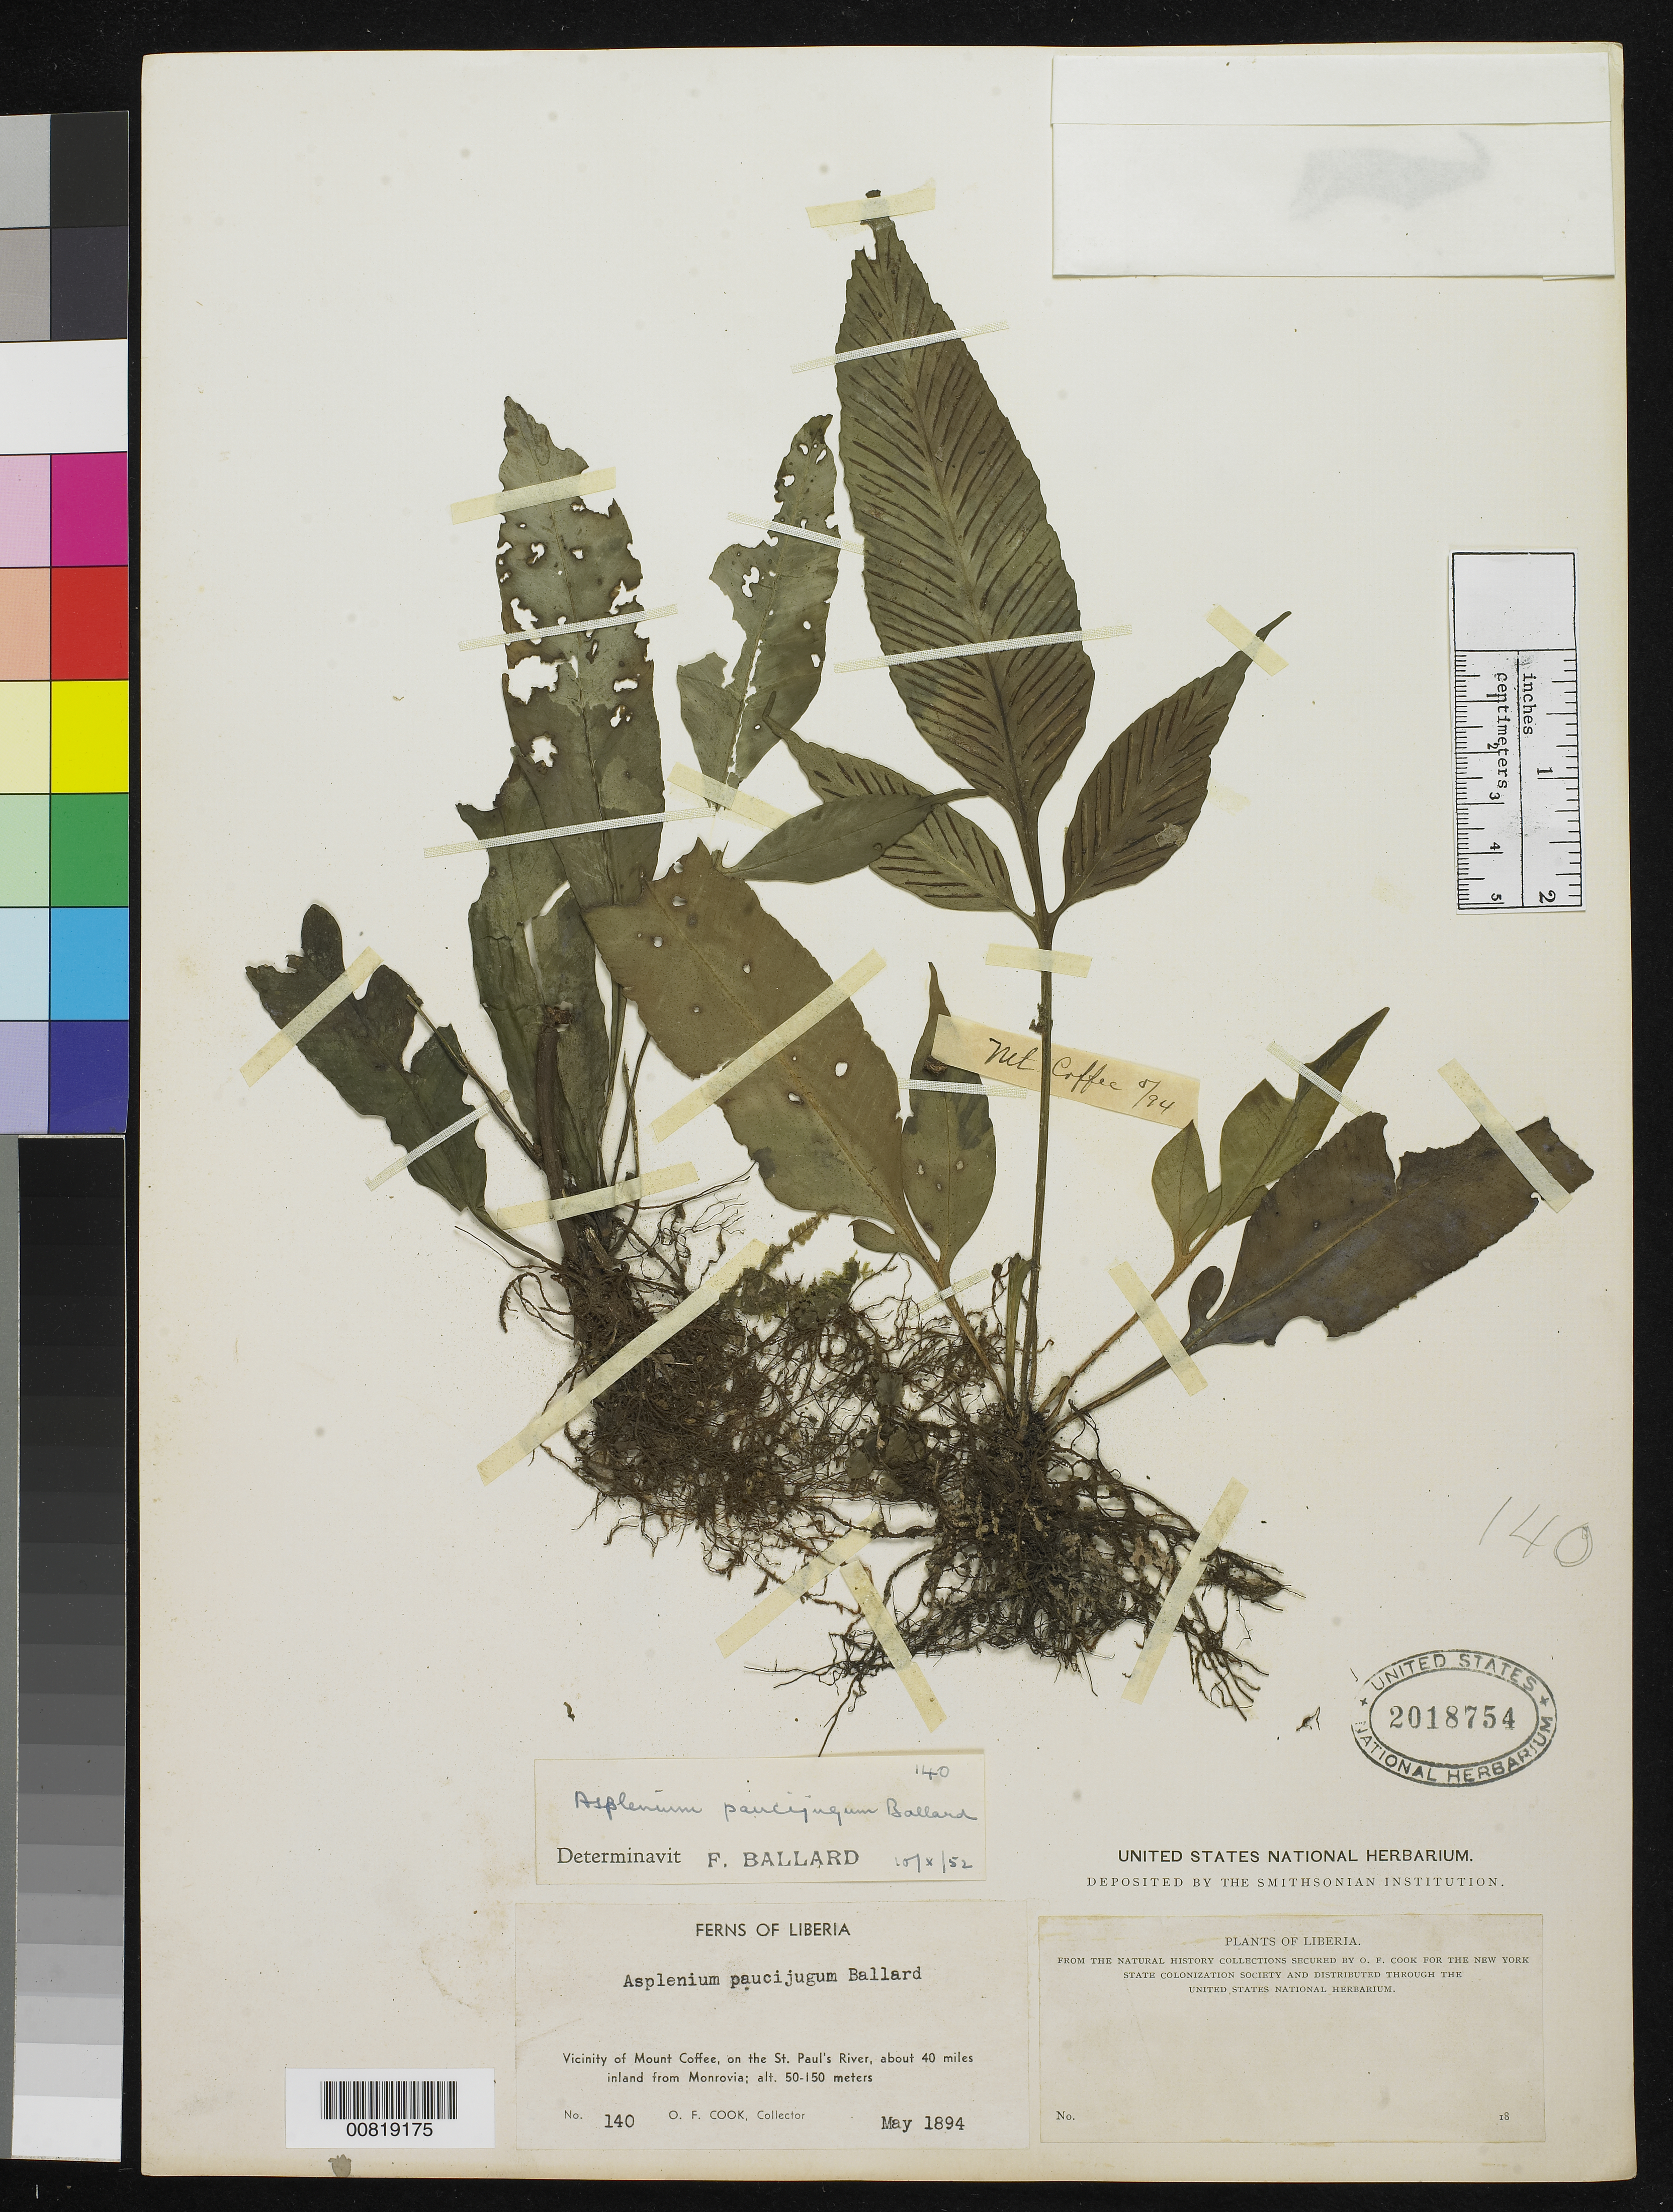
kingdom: Plantae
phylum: Tracheophyta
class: Polypodiopsida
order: Polypodiales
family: Aspleniaceae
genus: Asplenium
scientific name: Asplenium paucijugum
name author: Ballard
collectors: O. F. Cook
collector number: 140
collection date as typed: May 1894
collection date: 1894-05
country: Liberia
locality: Vicinity of Mount Coffee, on the St. Paul's River, about 40 miles from Monrovia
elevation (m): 50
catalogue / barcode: US 2018754